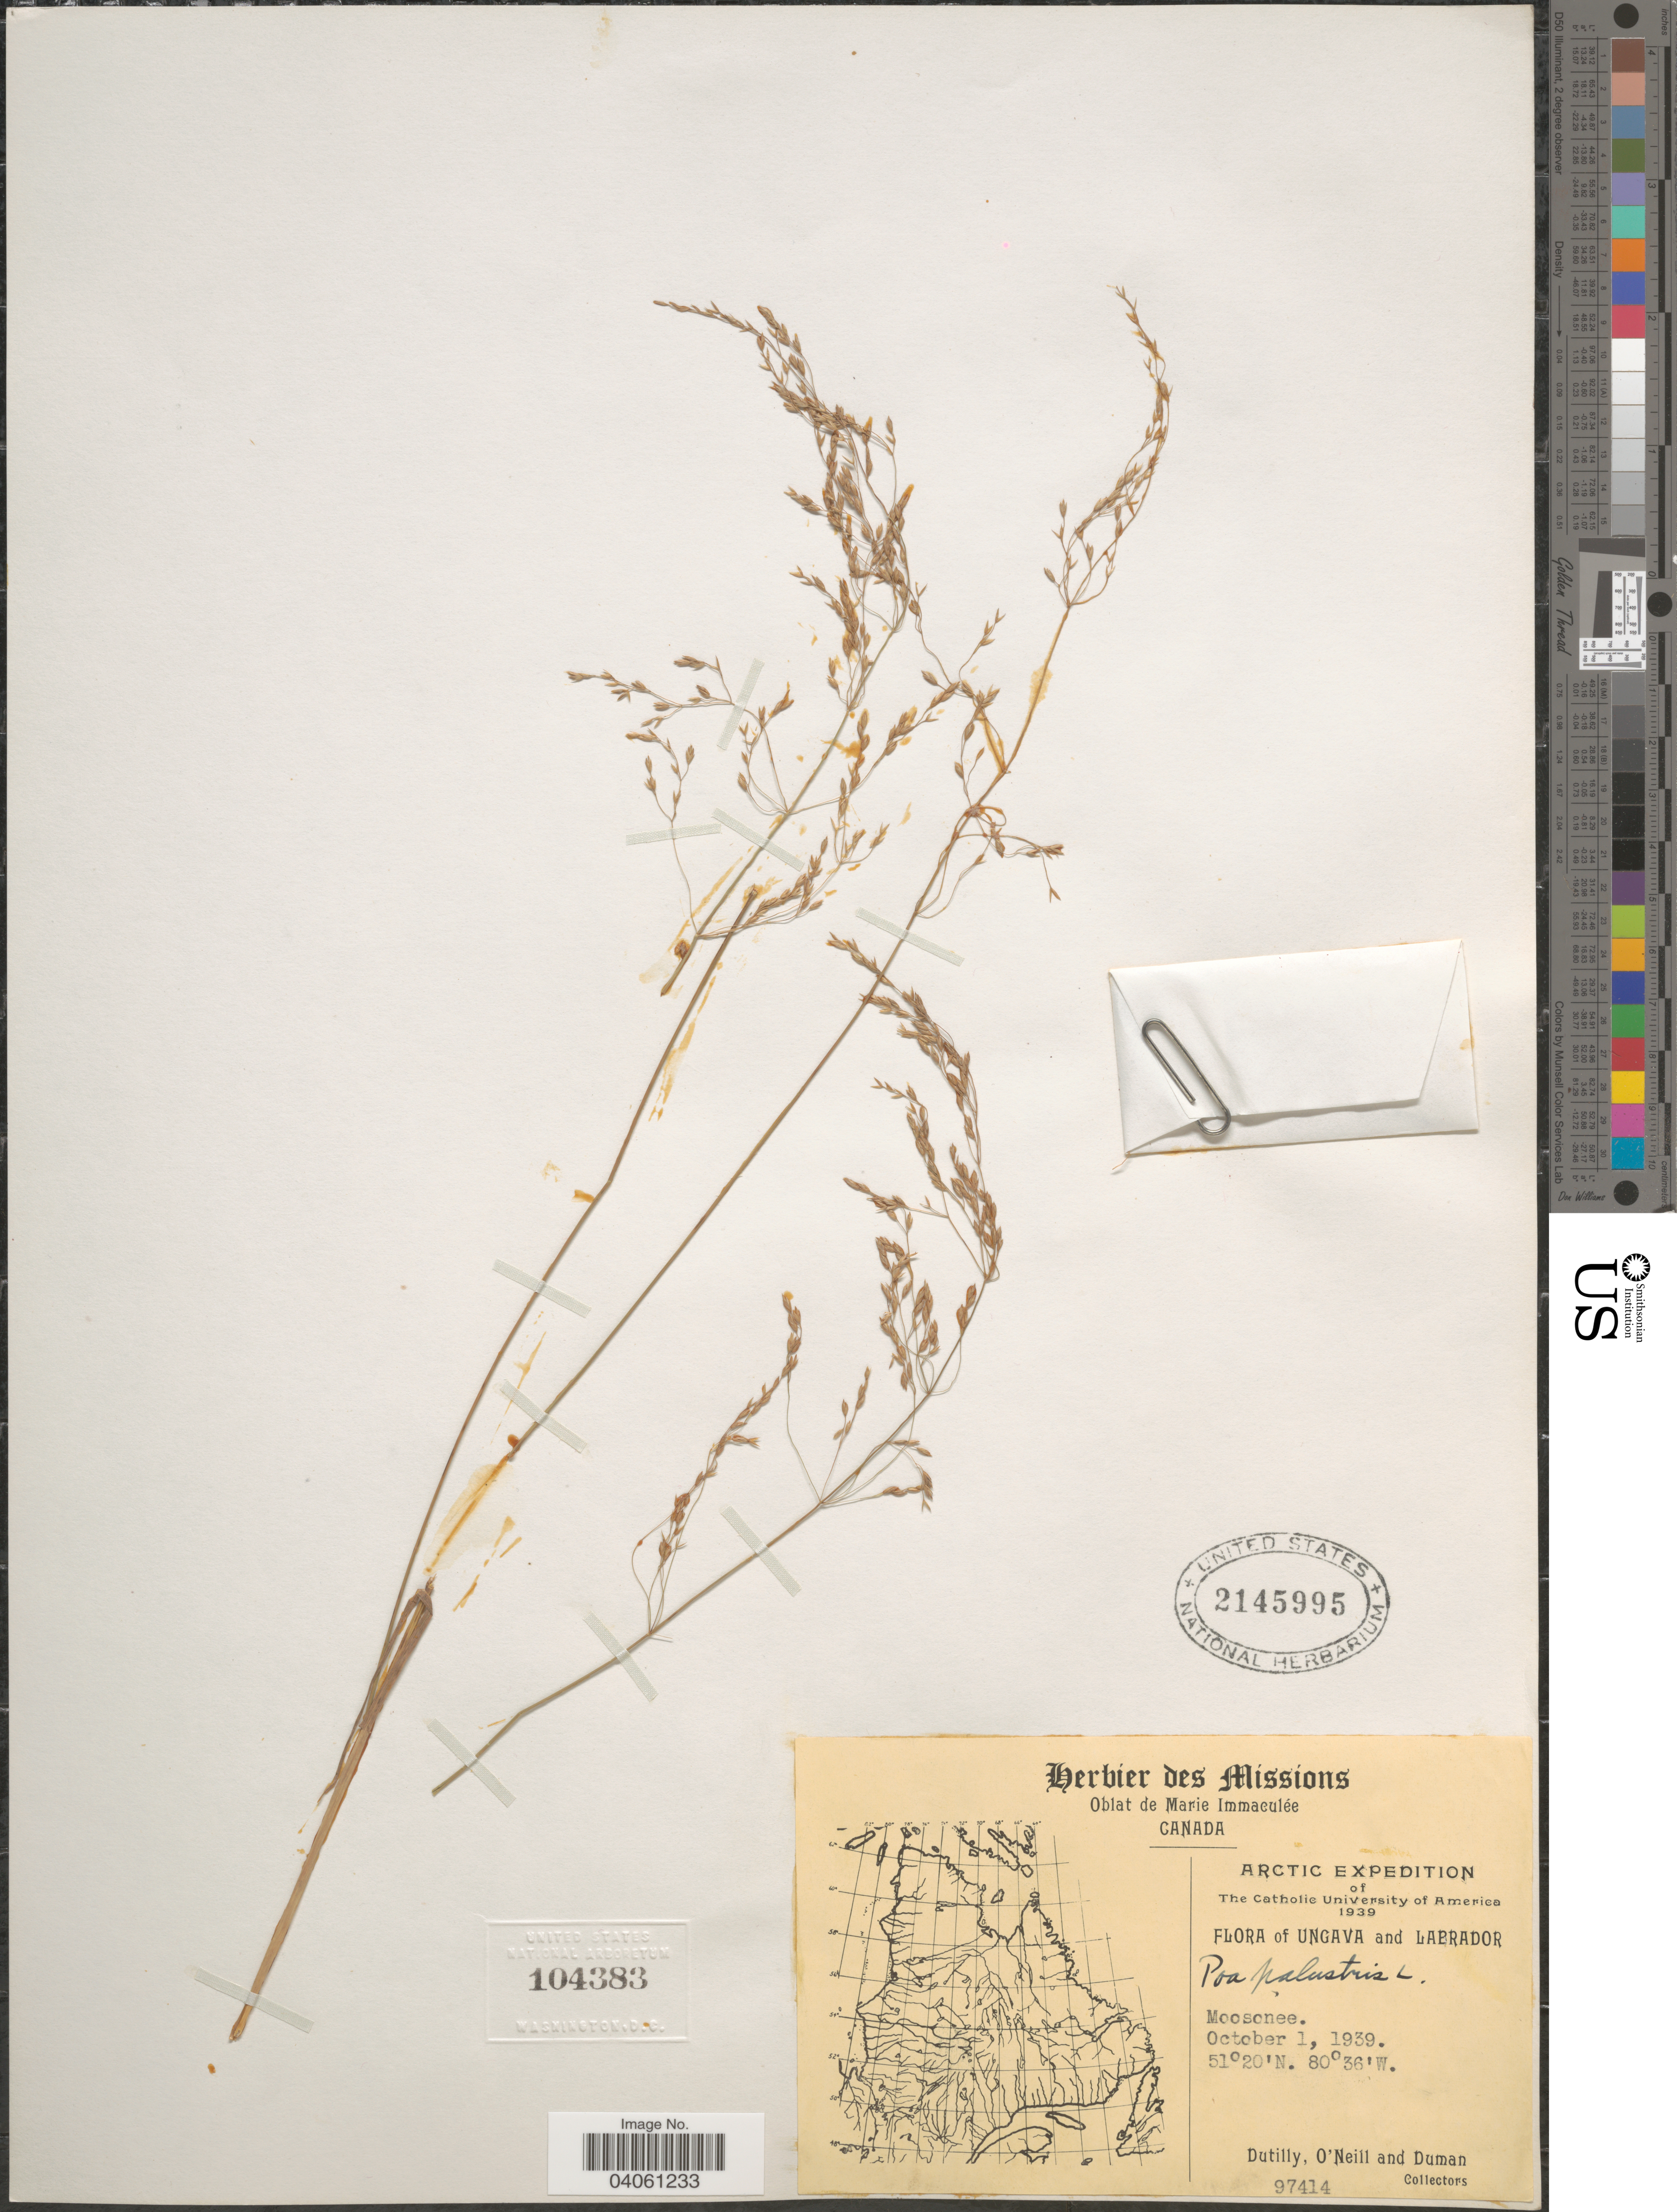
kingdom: Plantae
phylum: Tracheophyta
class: Liliopsida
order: Poales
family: Poaceae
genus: Poa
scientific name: Poa palustris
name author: L.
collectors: -. Dutilly, -. O'Neill & -. Duman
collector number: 97414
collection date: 1939-10-01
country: Canada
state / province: Newfoundland and Labrador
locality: Ungava and Labrador. Moosonee.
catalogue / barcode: US 2145995